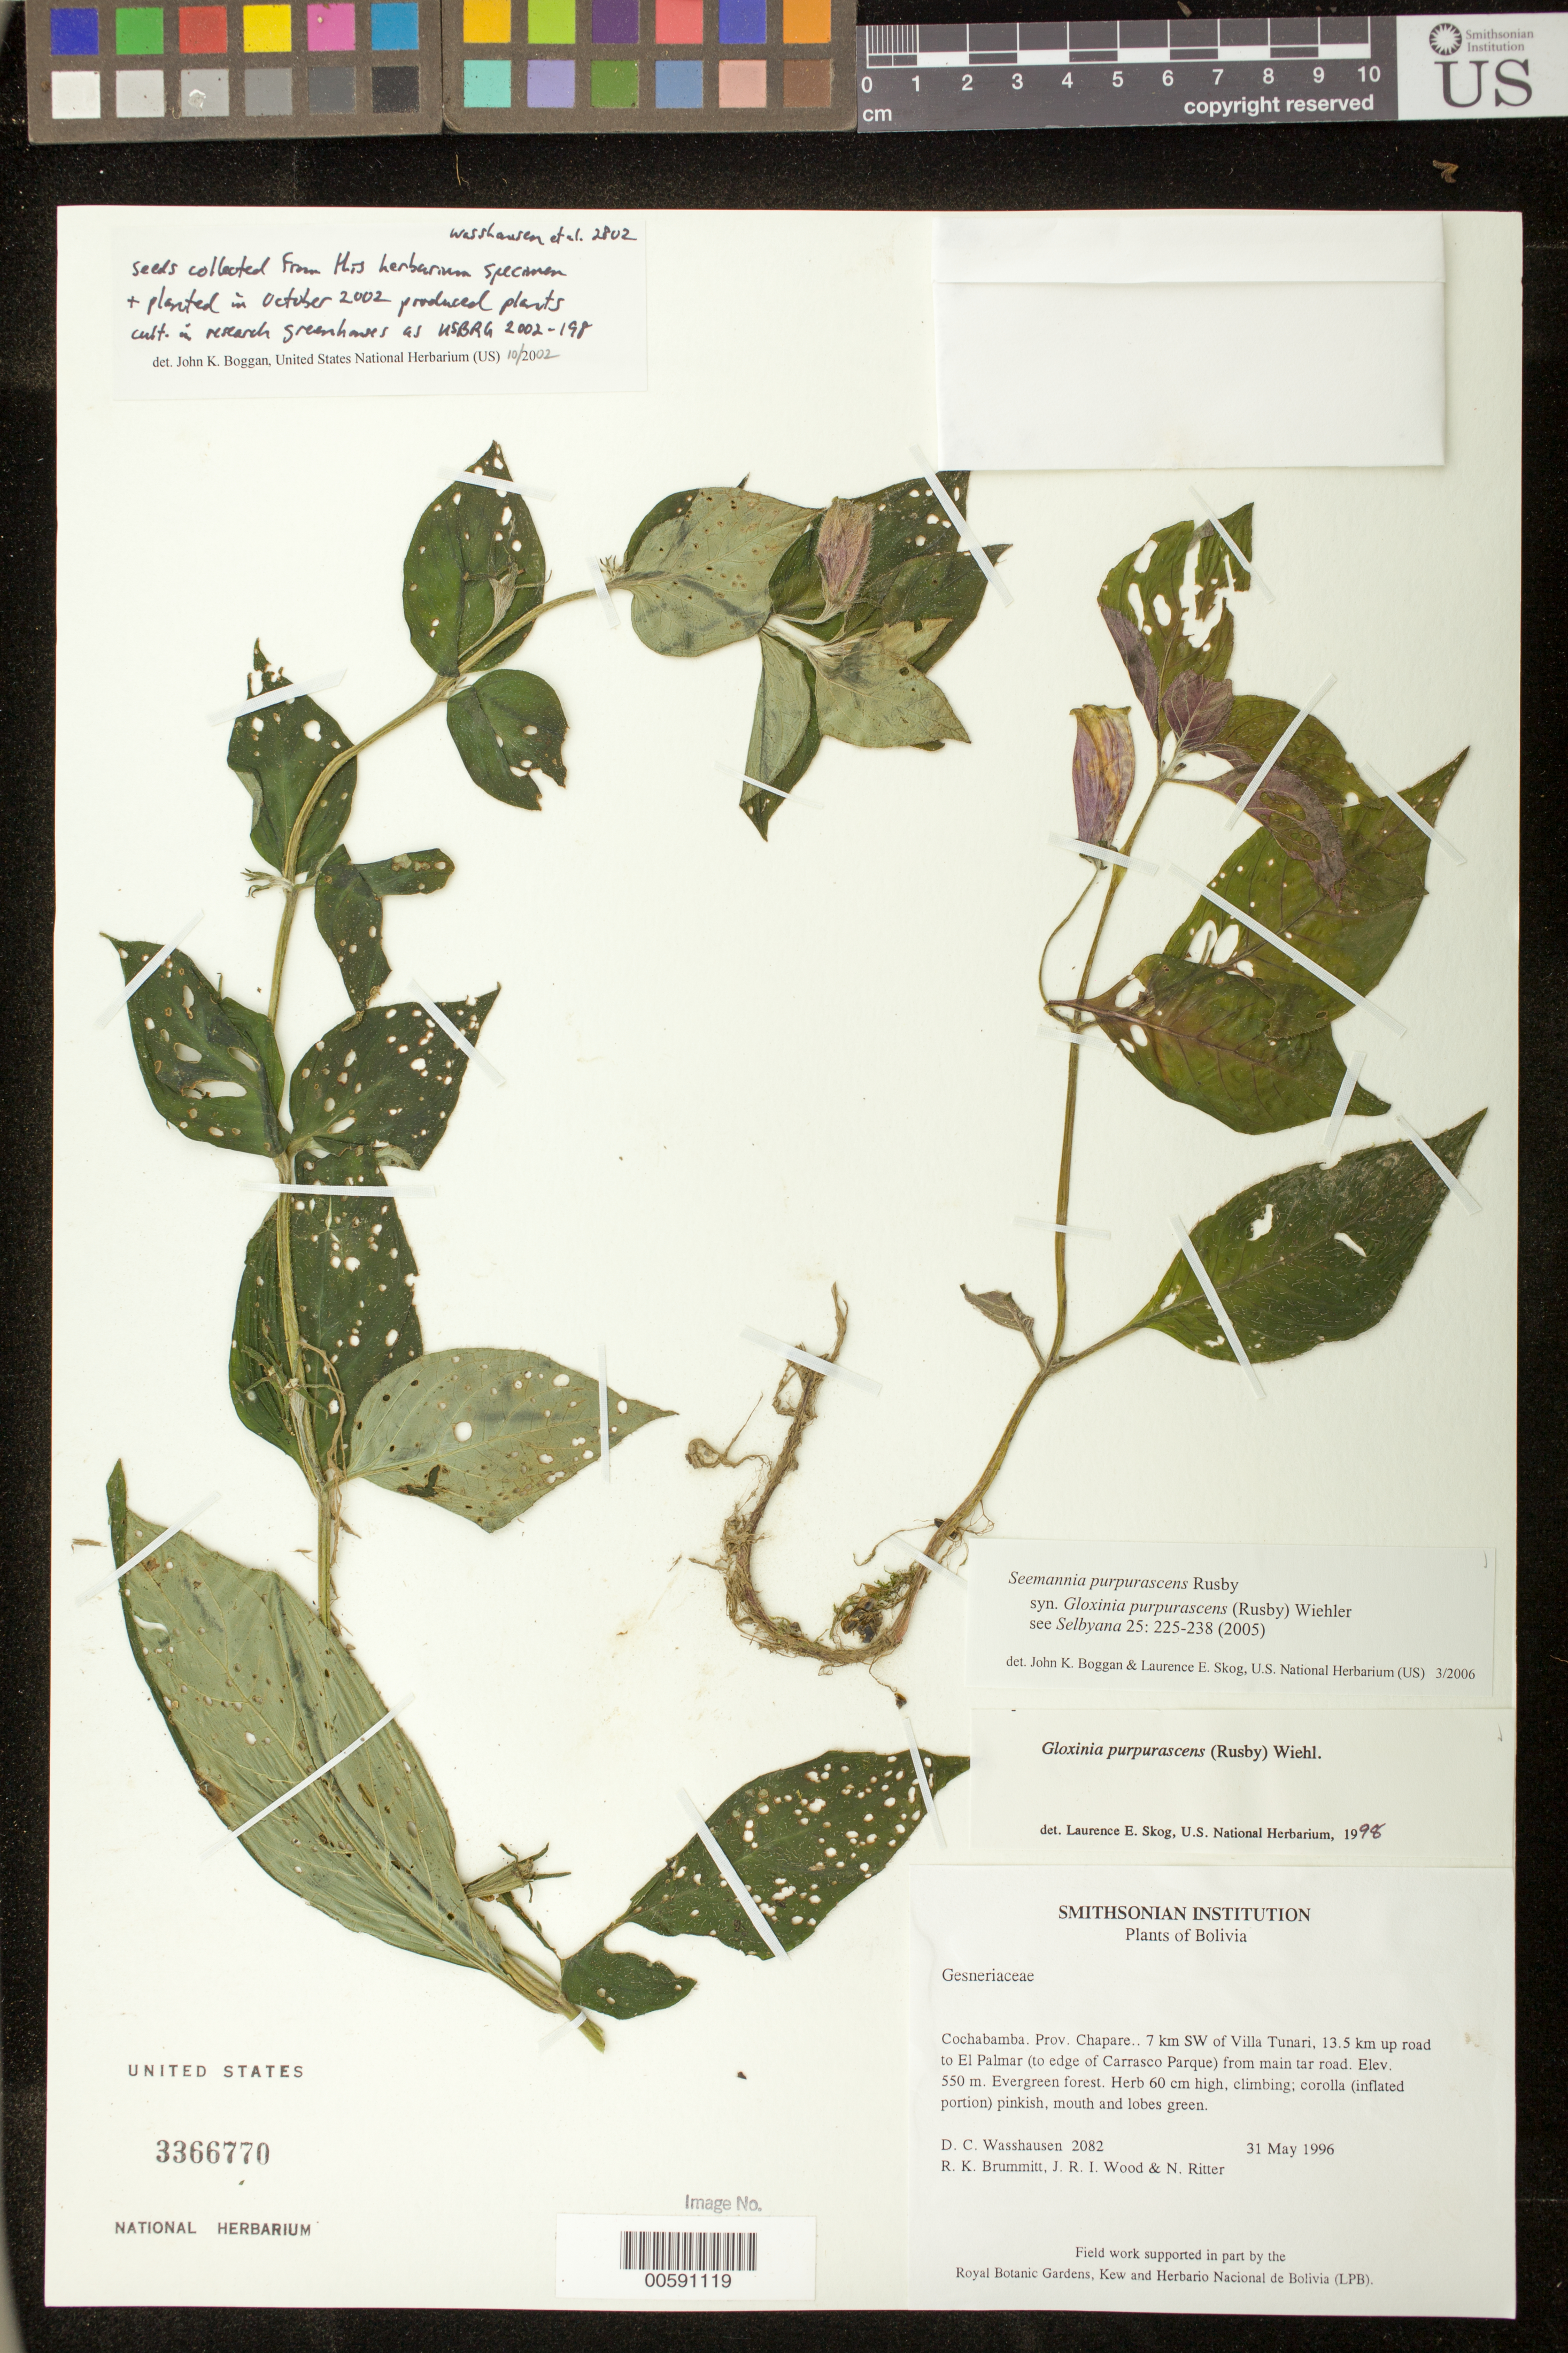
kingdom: Plantae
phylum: Tracheophyta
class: Magnoliopsida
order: Lamiales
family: Gesneriaceae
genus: Seemannia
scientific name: Seemannia purpurascens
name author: Rusby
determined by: Boggan, J. K.; Skog, L. E.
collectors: D. C. Wasshausen, R. K. Brummitt, J. R. I. Wood & N. Ritter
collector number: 2082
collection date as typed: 31 May 1996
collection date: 1996-05-31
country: Bolivia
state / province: Cochabamba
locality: Prov. Chapare; 7 km SW of Villa Tunari, 13.5 km up road to El Palmar (to edge of Carrasco Parque) from main tar road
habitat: Evergreen forest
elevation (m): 550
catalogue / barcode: US 3366770